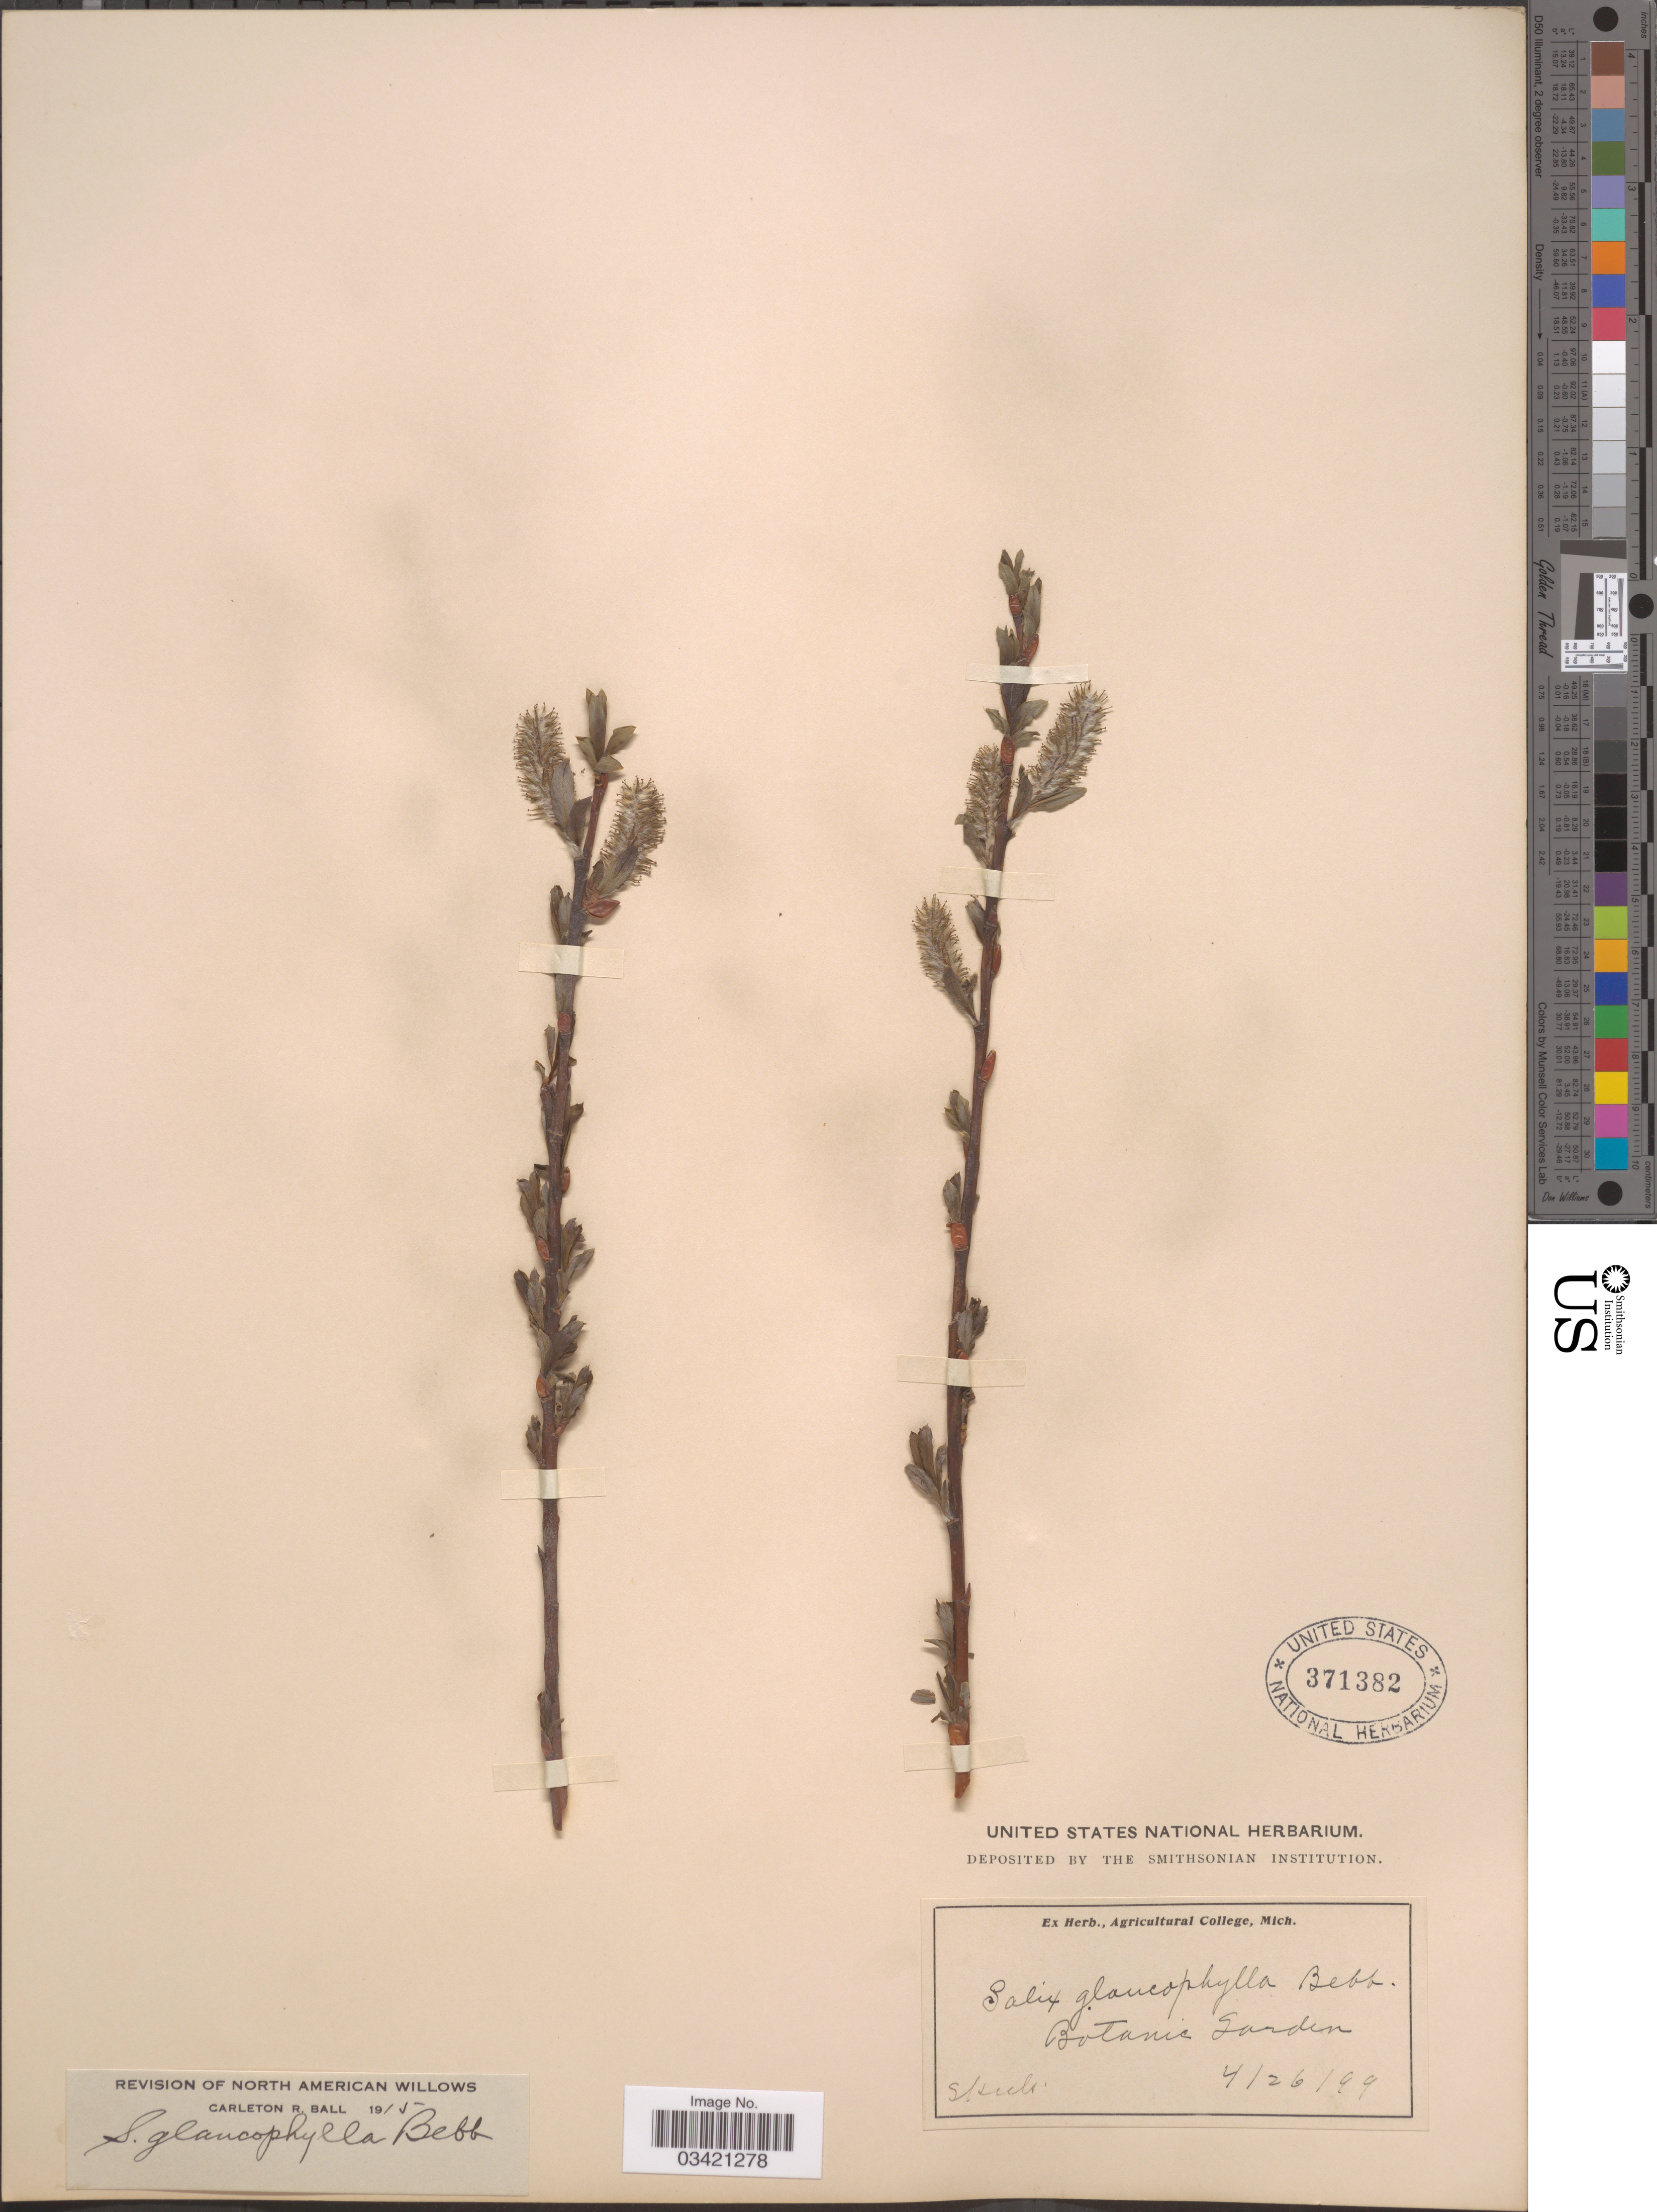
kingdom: Plantae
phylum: Tracheophyta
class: Magnoliopsida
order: Malpighiales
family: Salicaceae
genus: Salix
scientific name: Salix glaucophylla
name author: Andersson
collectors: Skeels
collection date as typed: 4/26/199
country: United States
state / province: Michigan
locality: Botanic Garden.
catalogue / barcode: US 371382